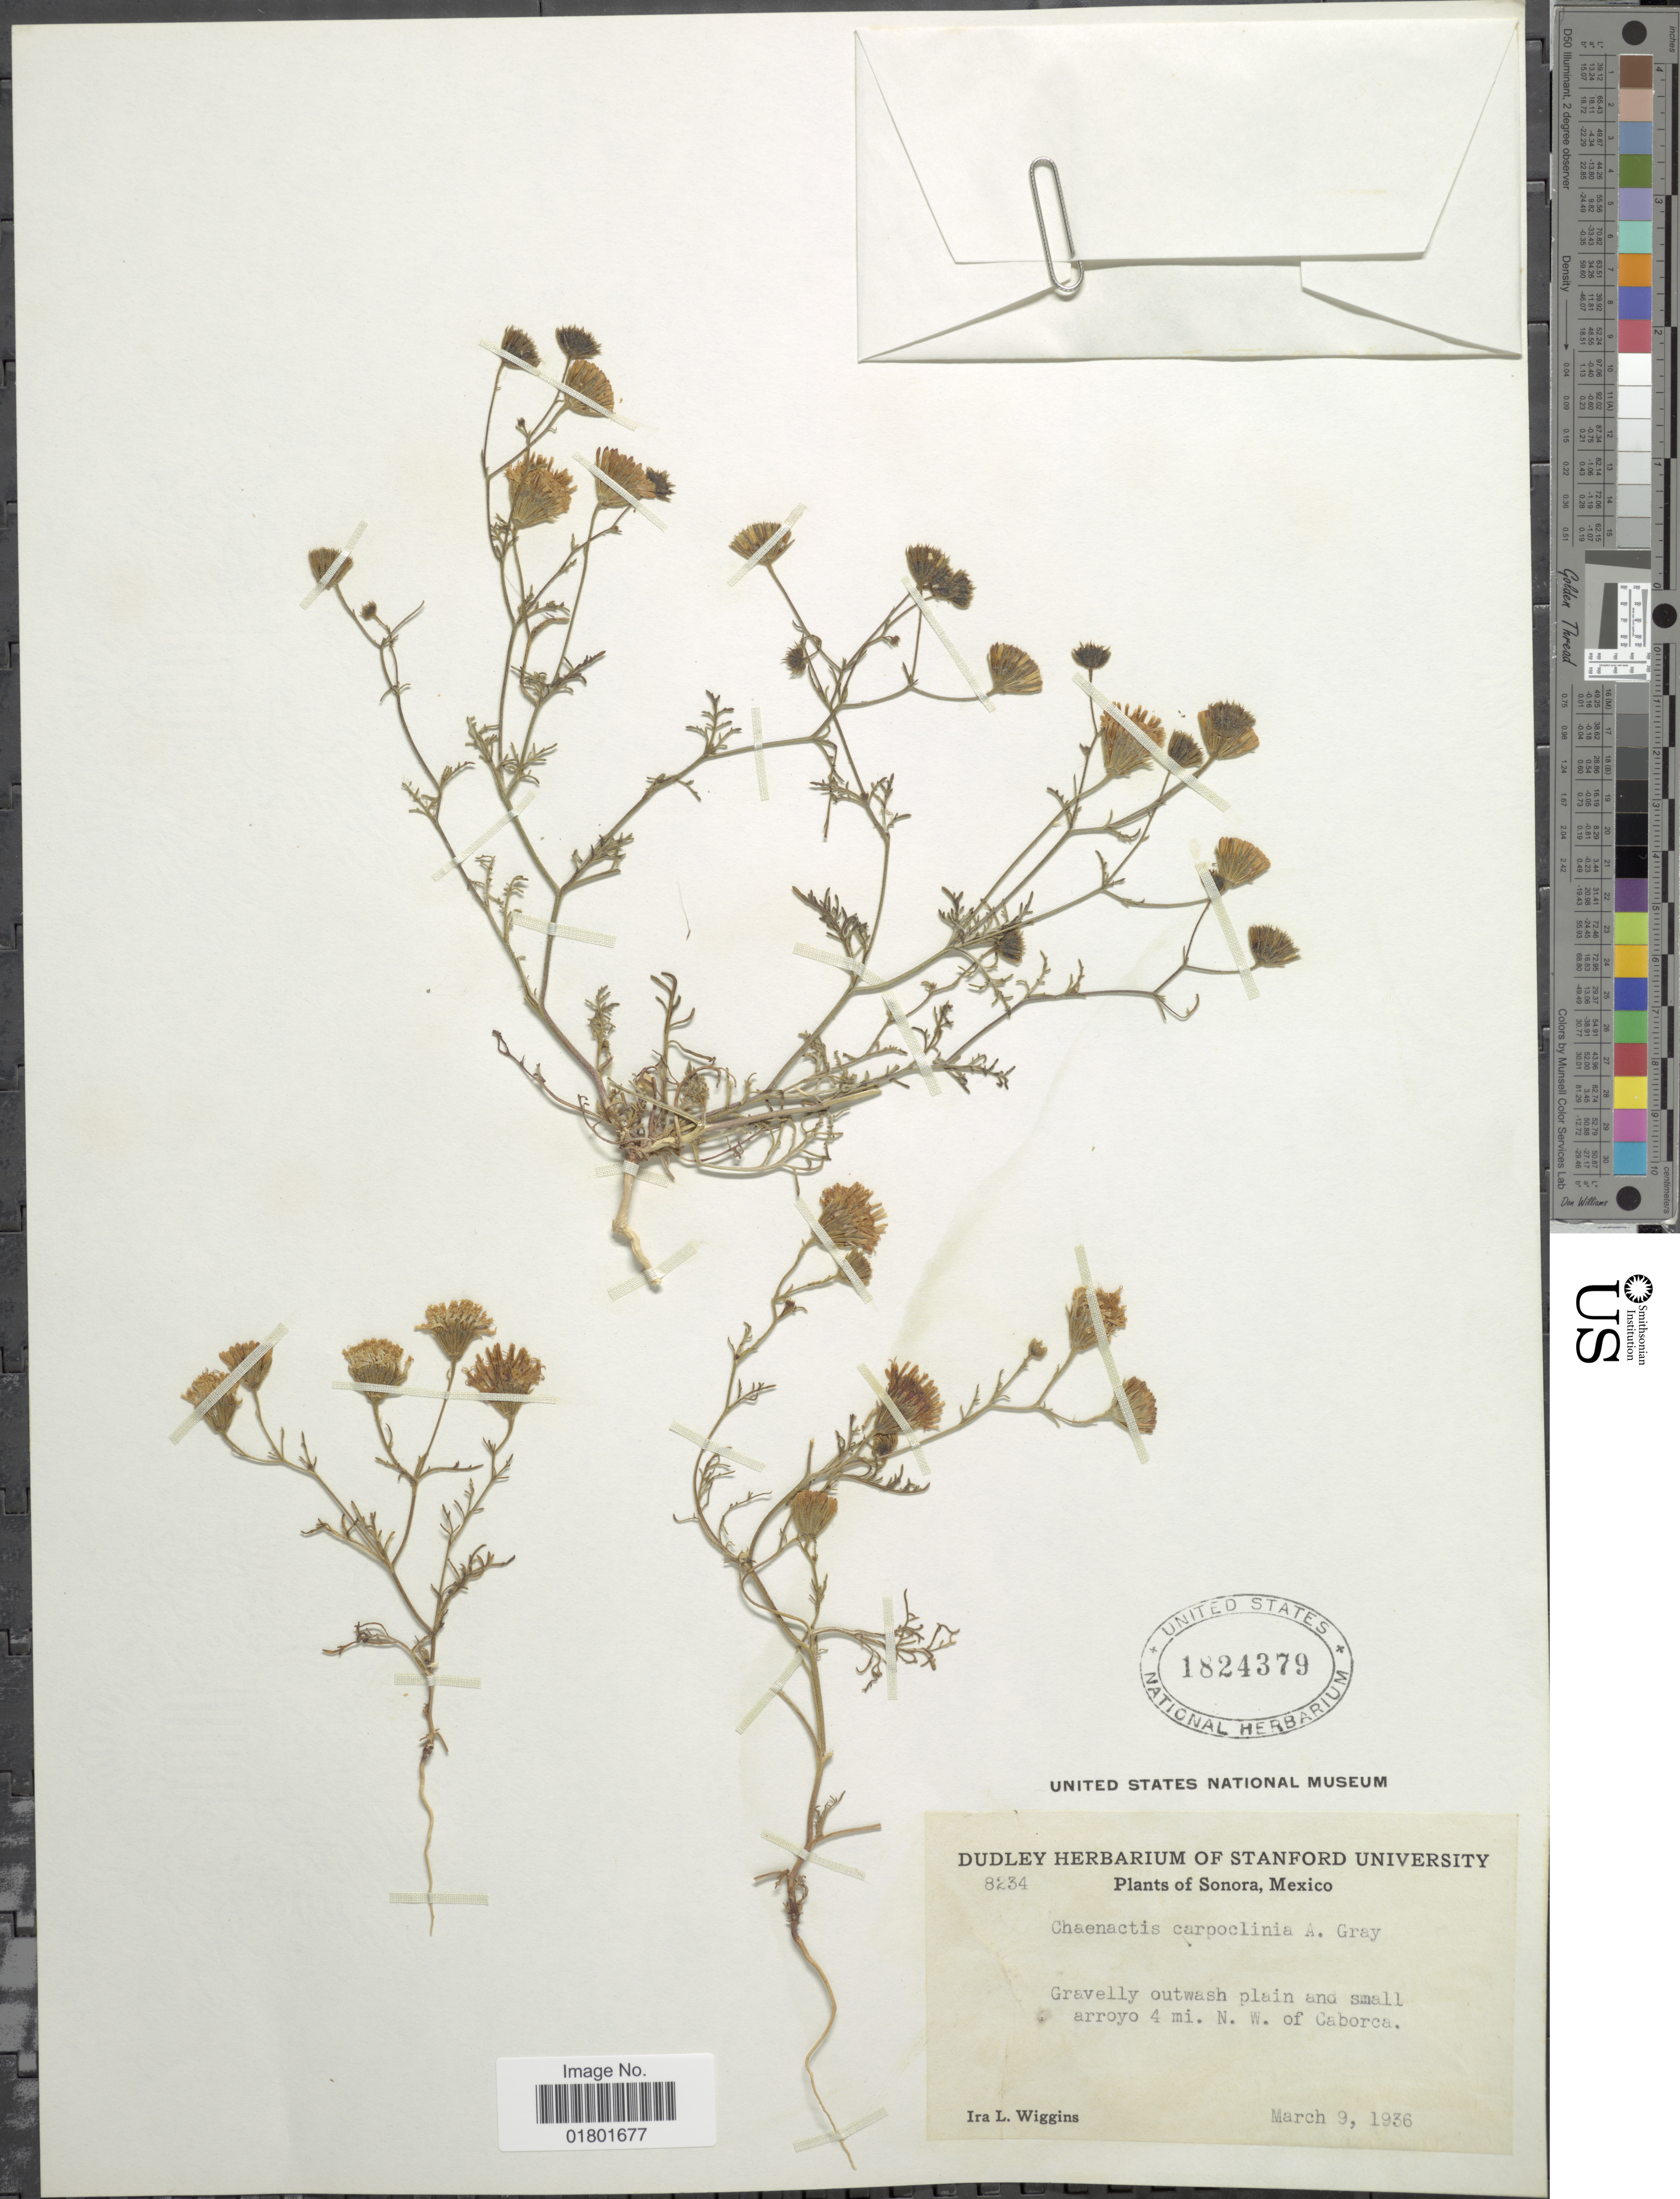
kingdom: Plantae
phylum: Tracheophyta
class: Magnoliopsida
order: Asterales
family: Asteraceae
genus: Chaenactis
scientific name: Chaenactis carphoclinia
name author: A. Gray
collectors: I. L. Wiggins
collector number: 8234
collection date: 1936-03-09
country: Mexico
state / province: Sonora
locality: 4 mi. N. W. of Caborca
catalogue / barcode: US 1824379